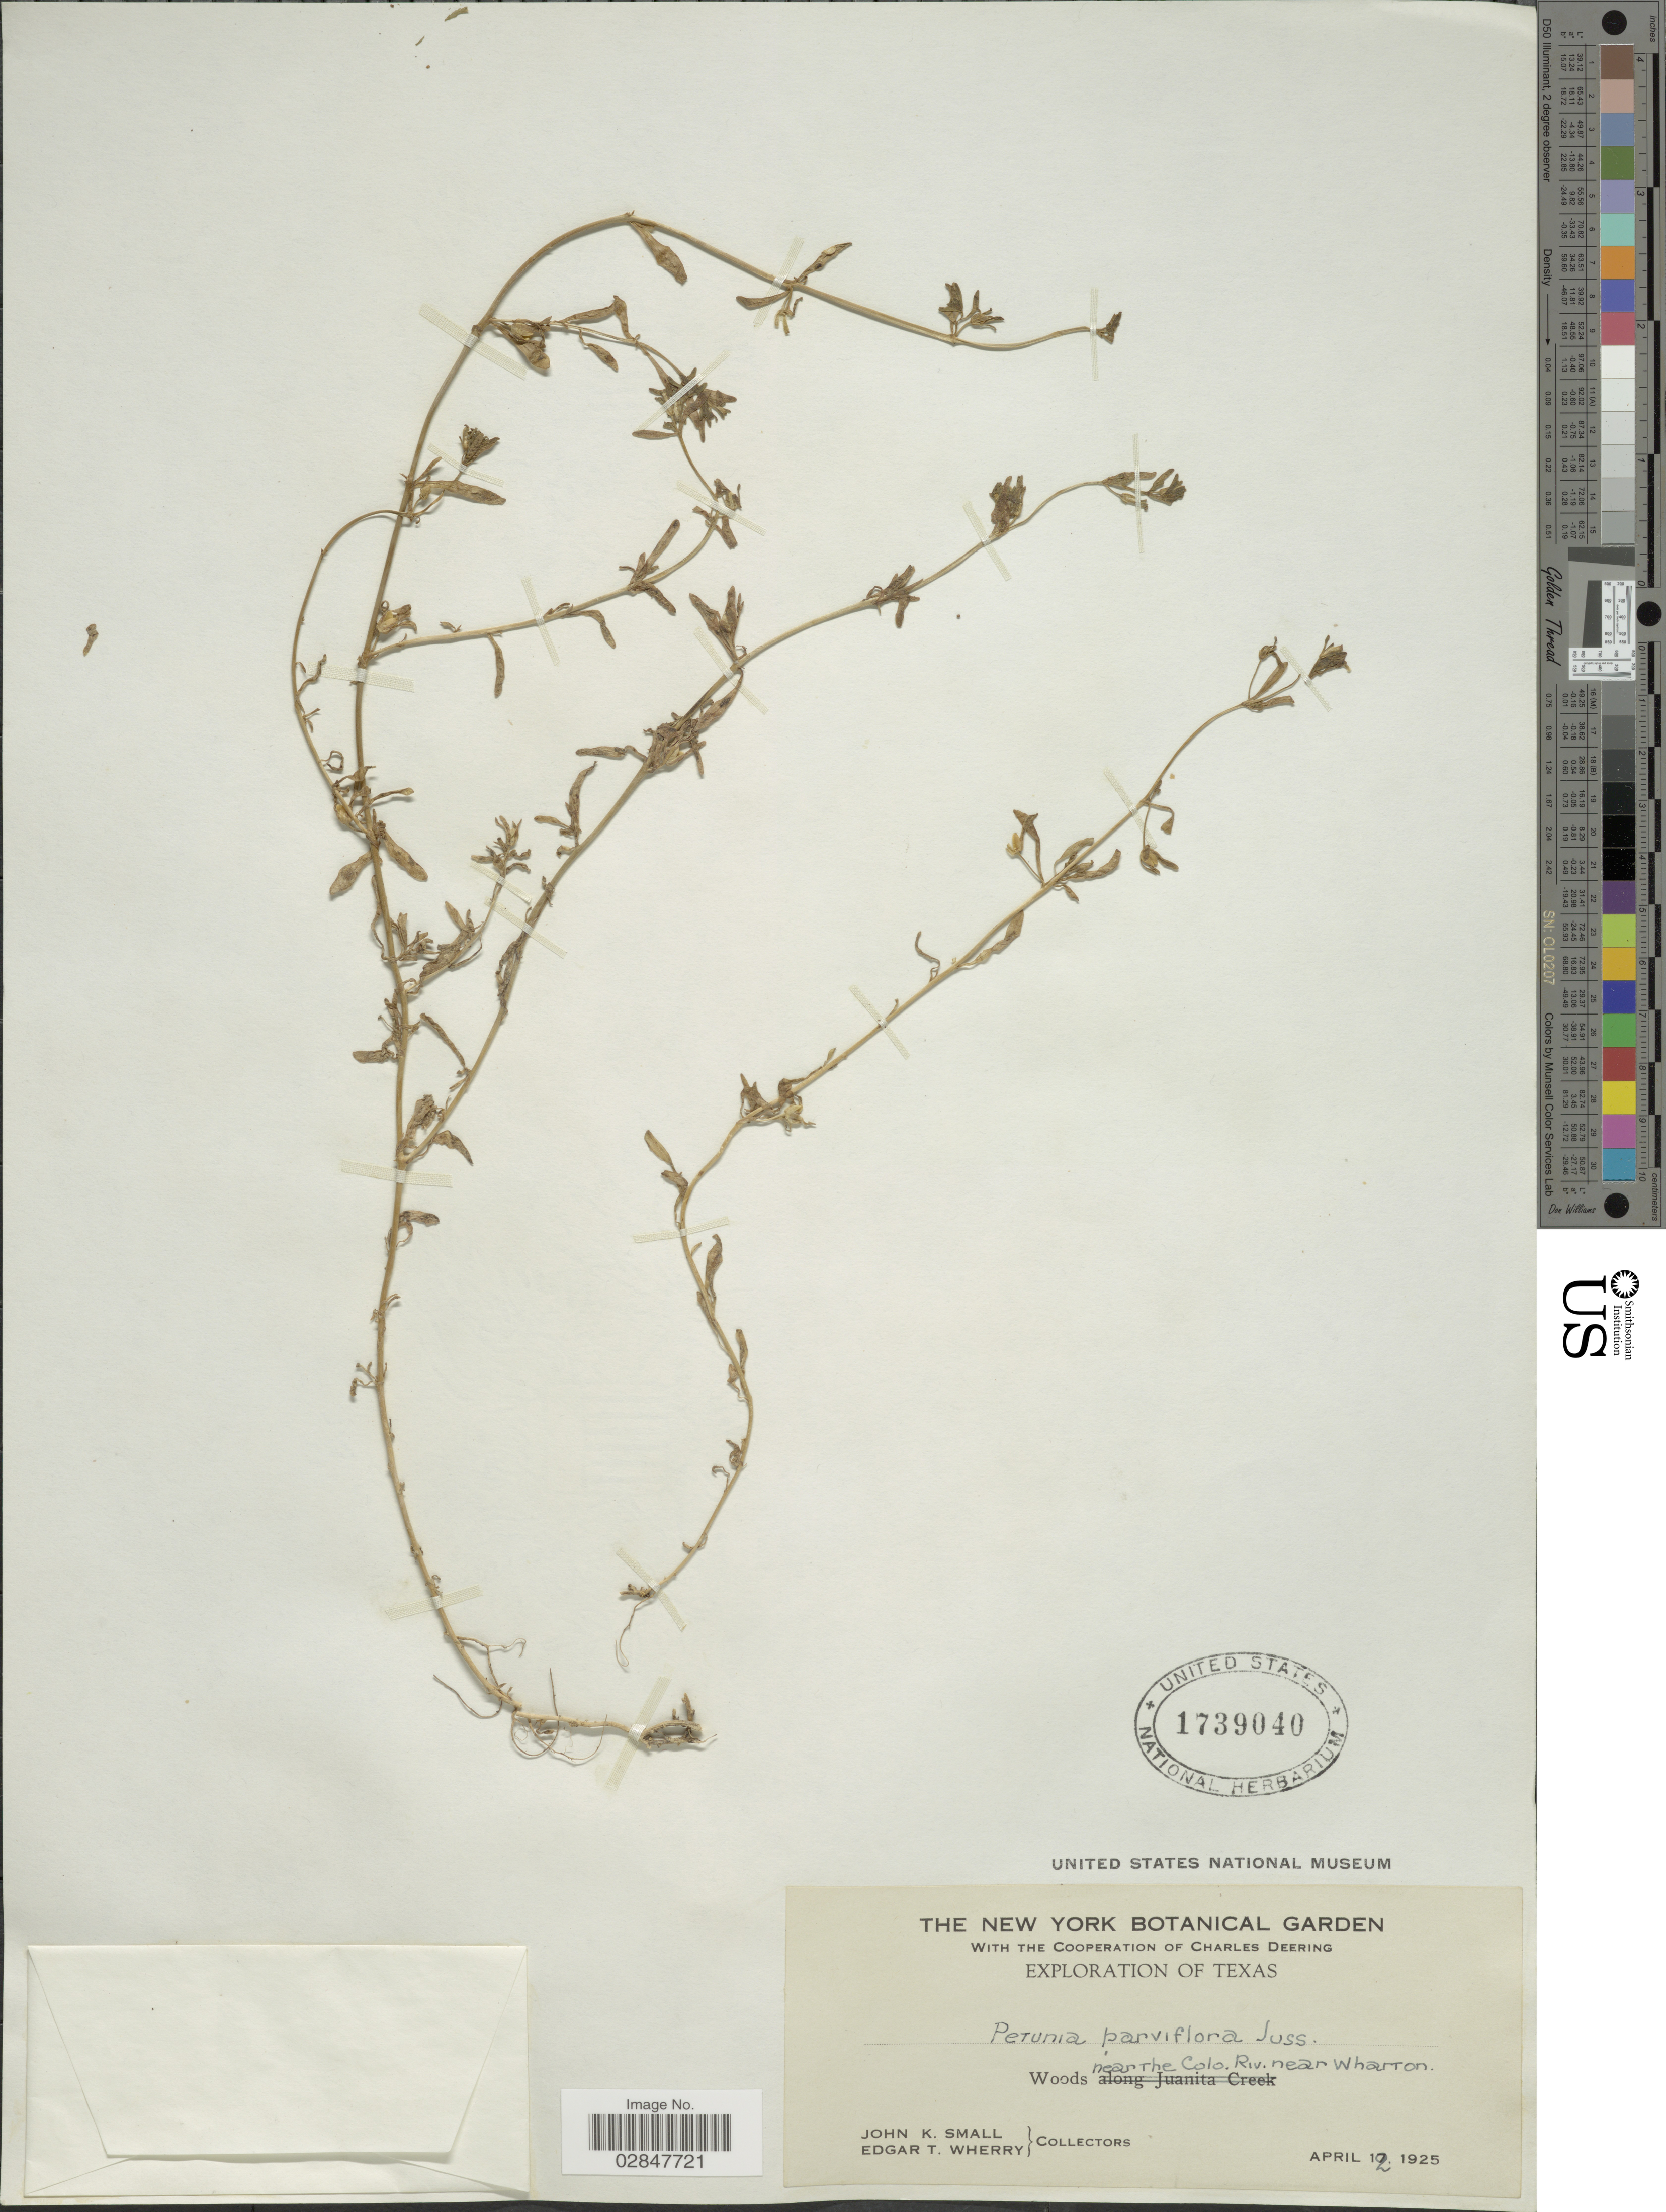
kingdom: Plantae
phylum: Tracheophyta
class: Magnoliopsida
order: Solanales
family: Solanaceae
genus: Petunia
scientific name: Petunia parviflora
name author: Juss.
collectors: J. K. Small & E. T. Wherry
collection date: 1925-04-12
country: United States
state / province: Texas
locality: Woods near the Colo. Riv. near Wharron.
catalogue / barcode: US 1739040